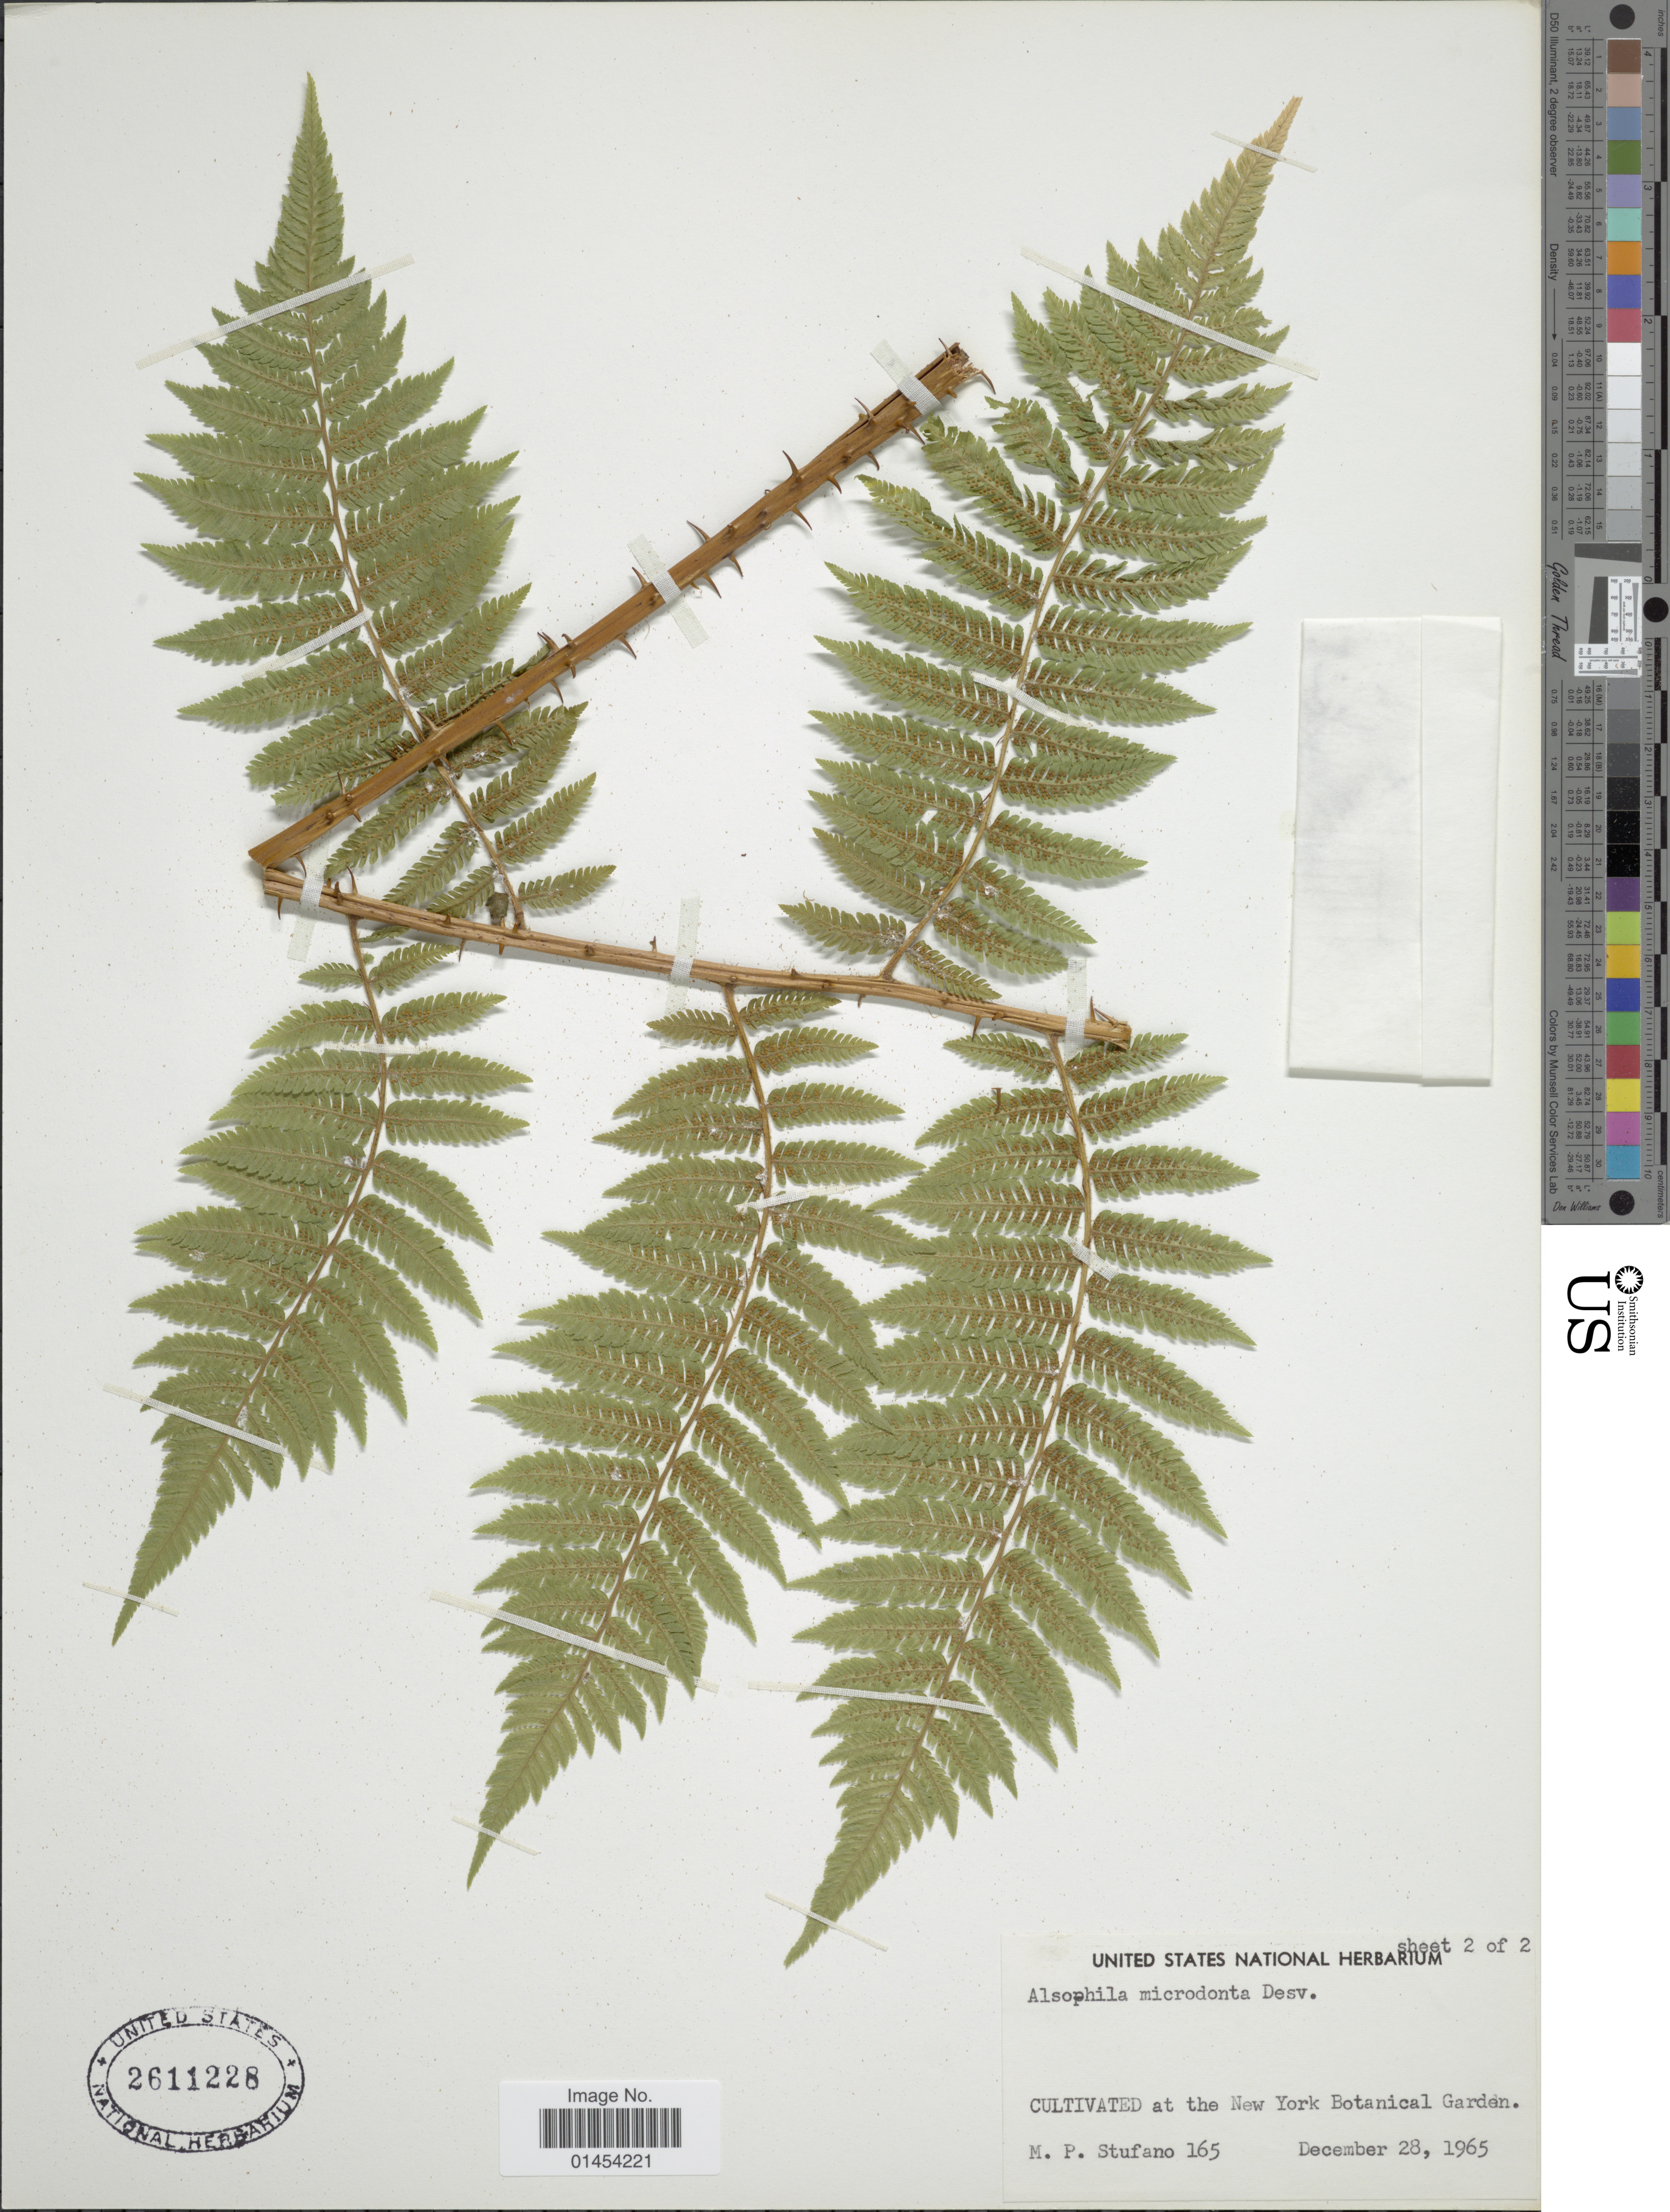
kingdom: Plantae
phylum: Tracheophyta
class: Polypodiopsida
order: Cyatheales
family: Cyatheaceae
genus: Alsophila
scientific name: Alsophila microdonta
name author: (Desv.) Desv.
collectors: M. Stufano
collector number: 165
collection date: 1965-12-28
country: United States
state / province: New York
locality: Cultivated at the New York Botanical Garden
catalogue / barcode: US 2611228